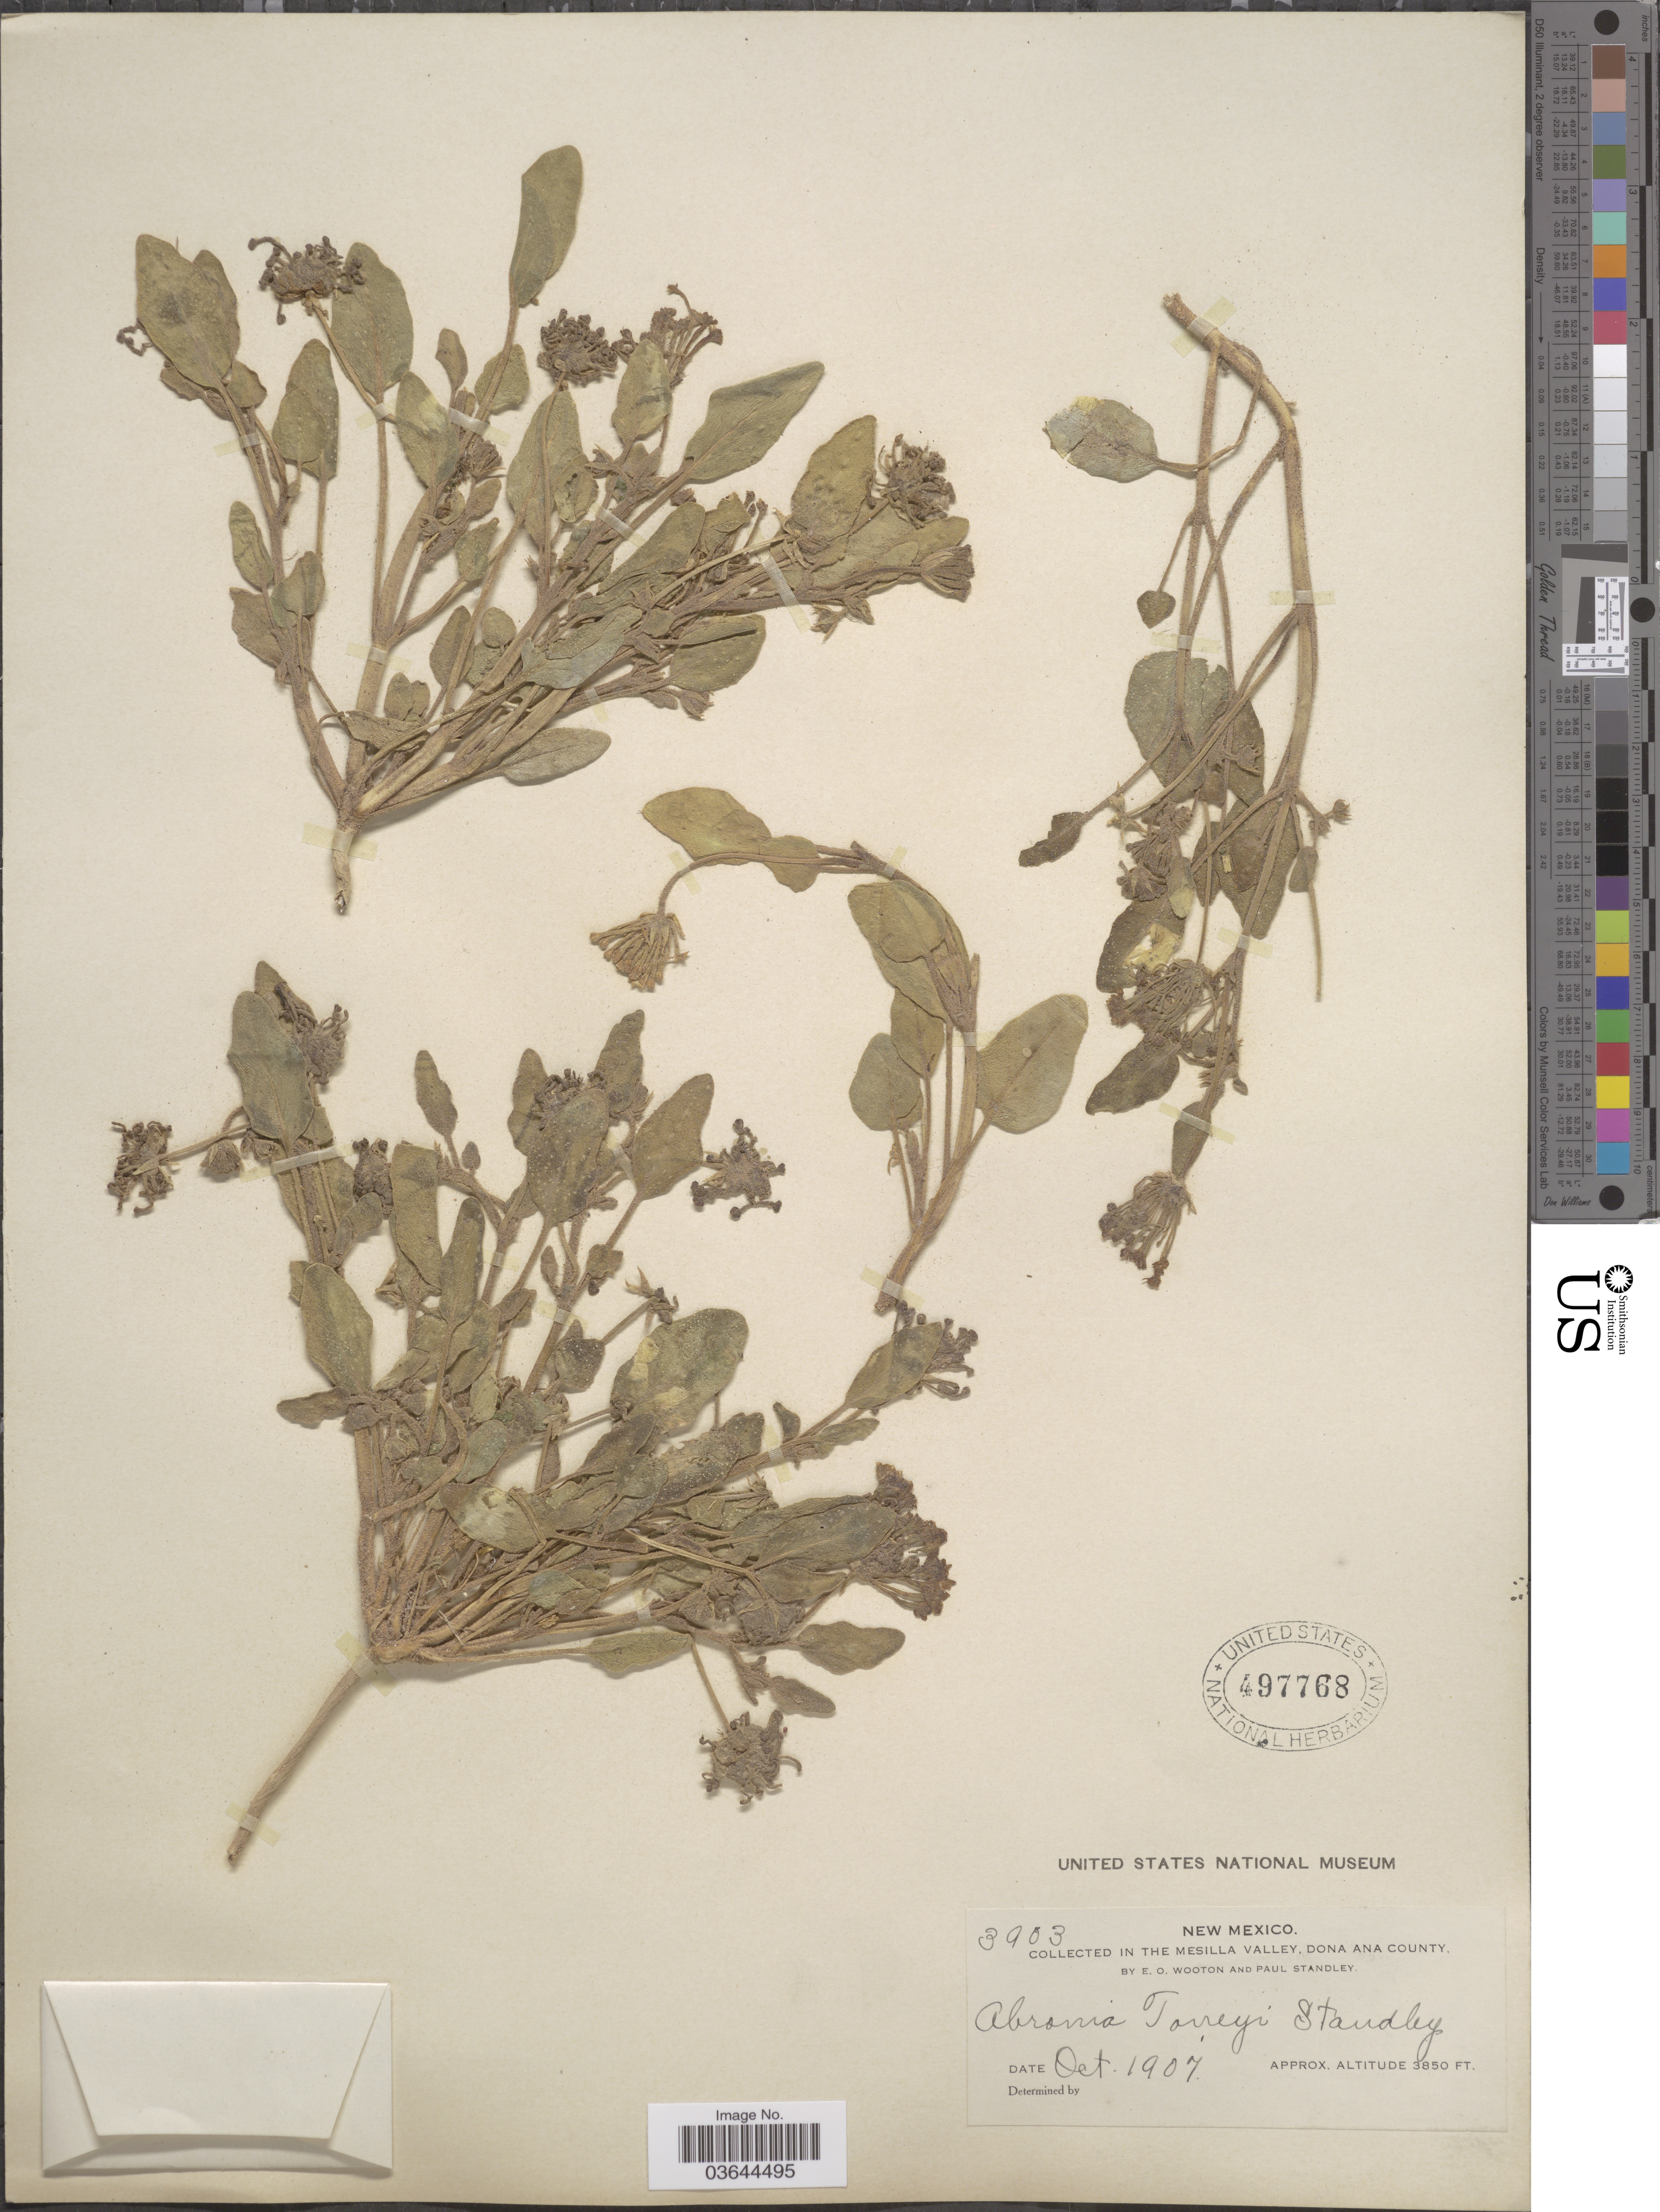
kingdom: Plantae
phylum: Tracheophyta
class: Magnoliopsida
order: Caryophyllales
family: Nyctaginaceae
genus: Abronia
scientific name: Abronia angustifolia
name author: Greene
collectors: E. O. Wooton & P. C. Standley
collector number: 3903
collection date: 1907-10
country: United States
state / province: New Mexico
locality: In the Mesilla Valley, Dona Ana County.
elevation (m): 1173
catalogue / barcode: US 497768